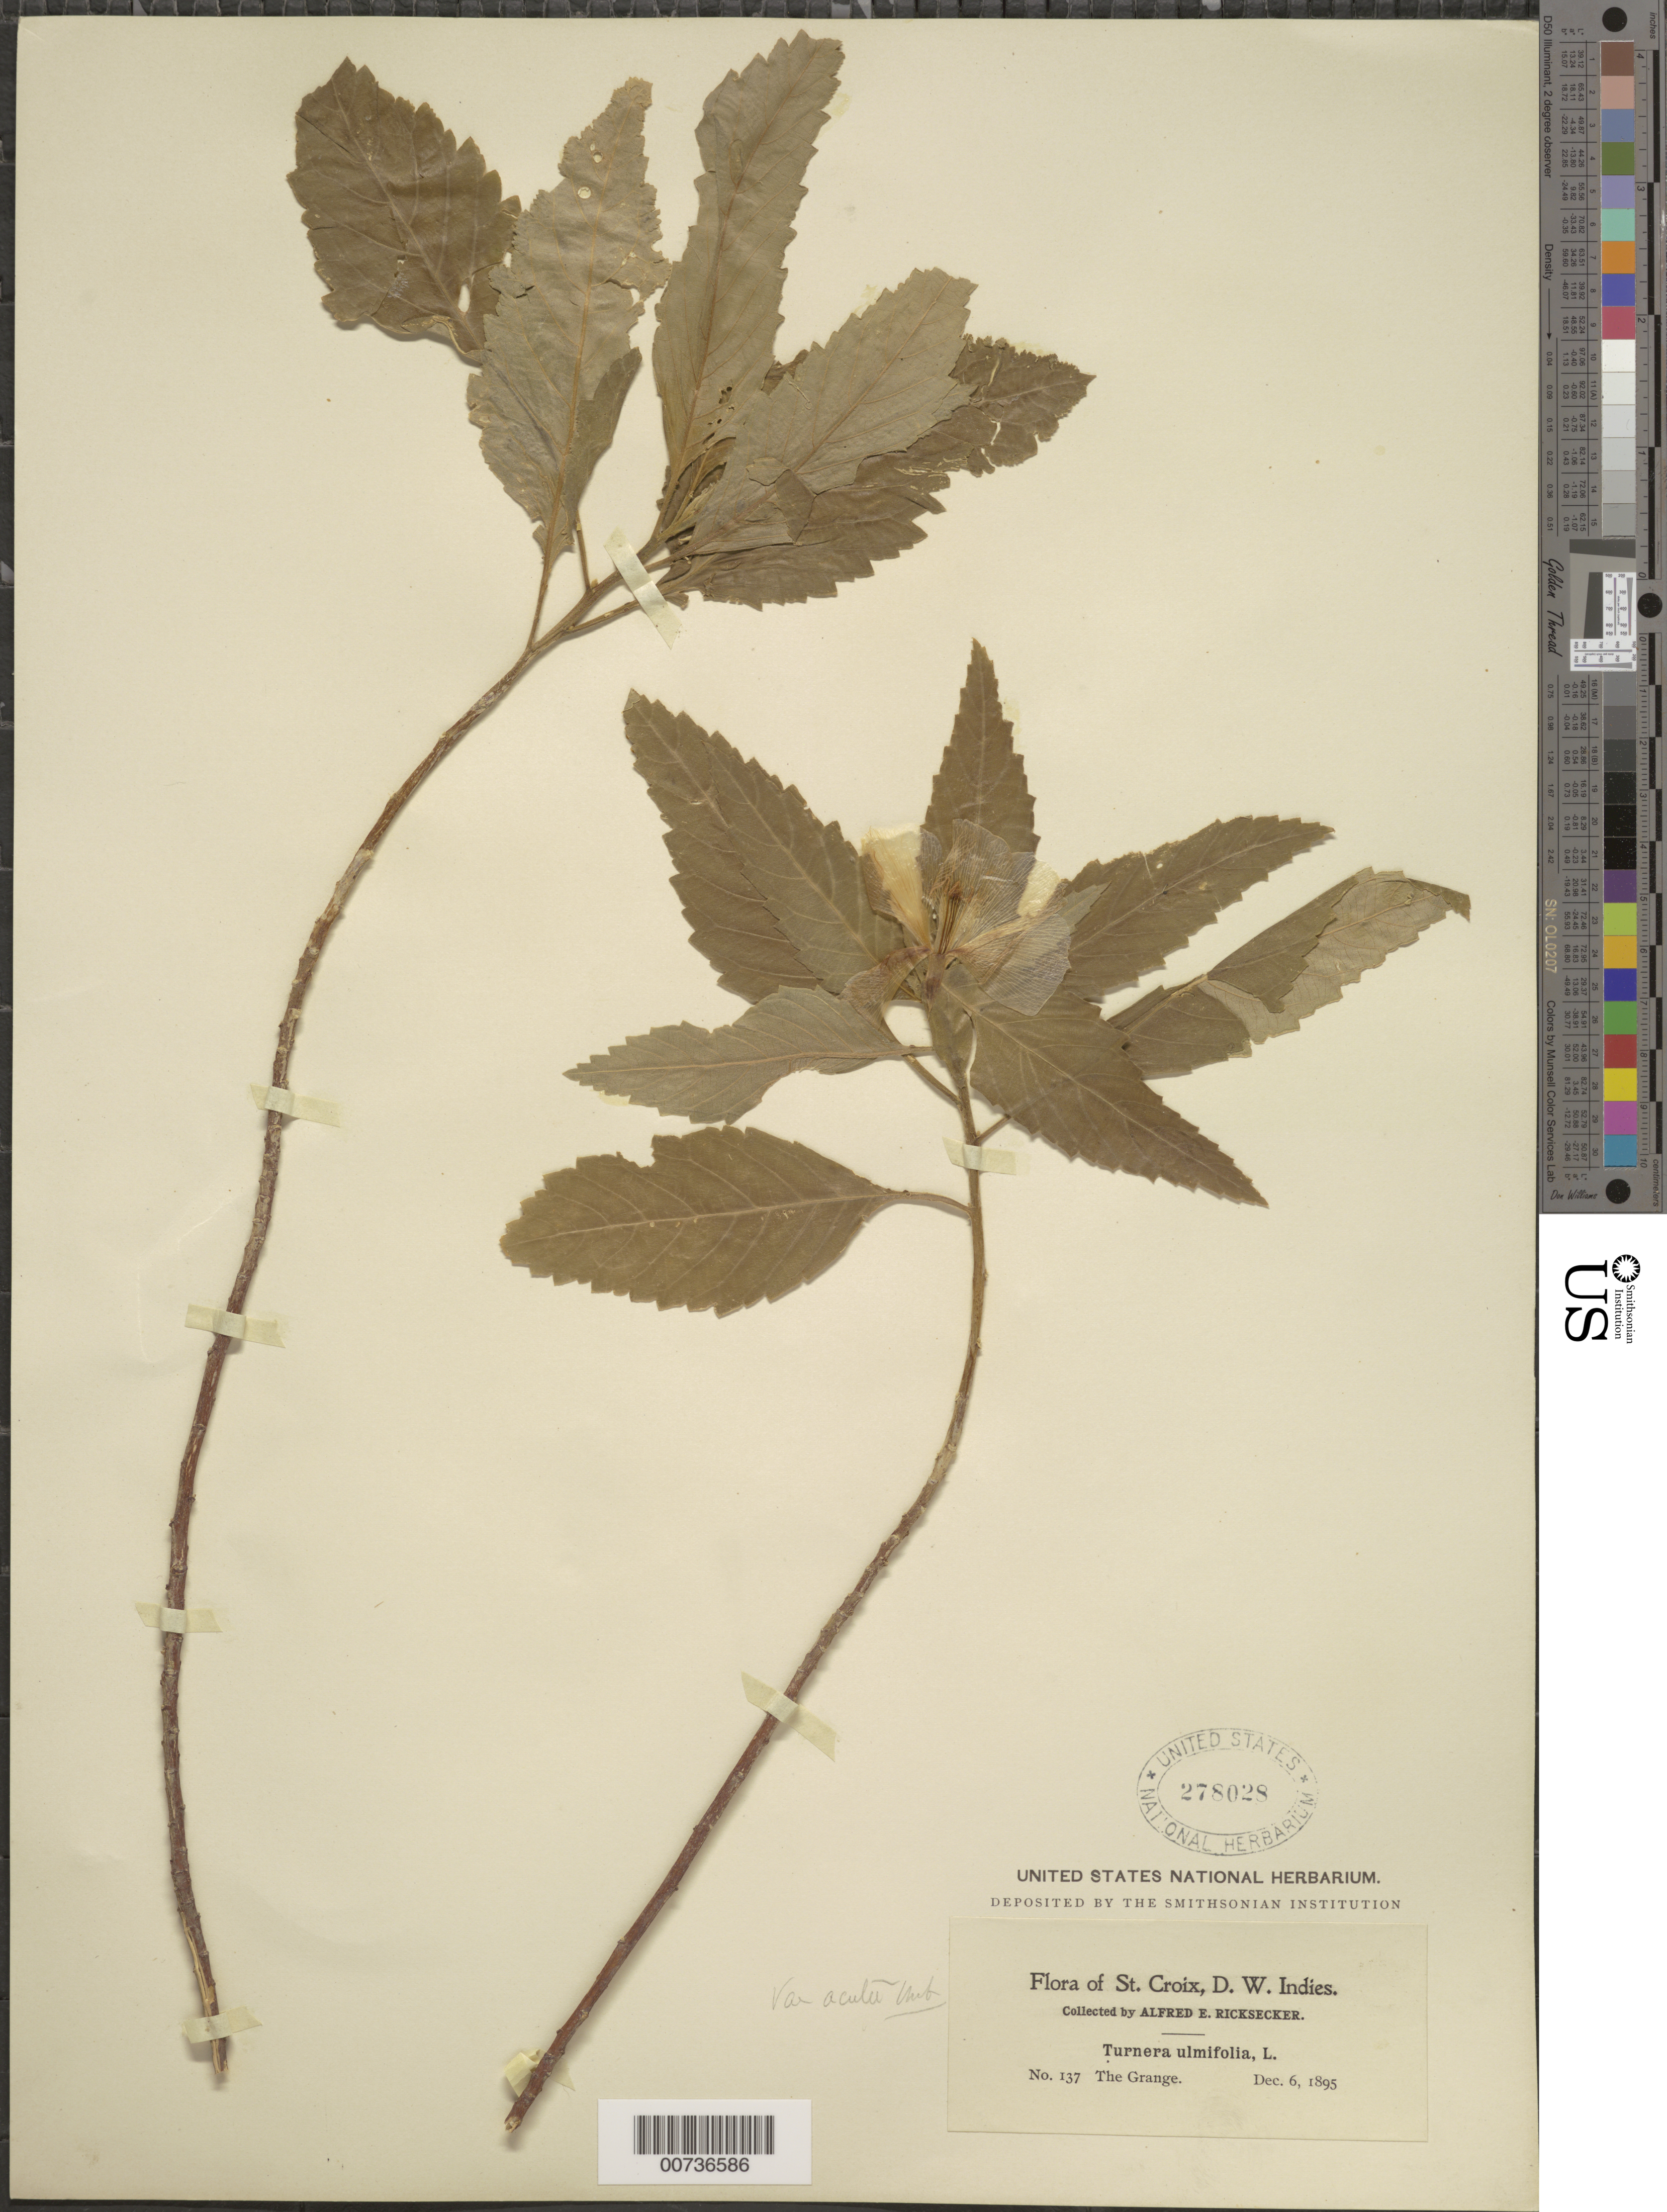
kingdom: Plantae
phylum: Tracheophyta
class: Magnoliopsida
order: Malpighiales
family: Turneraceae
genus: Turnera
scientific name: Turnera ulmifolia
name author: L.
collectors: A. E. Ricksecker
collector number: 137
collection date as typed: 06 Dec 1895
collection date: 1895-12-06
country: U.S. Virgin Islands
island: St. Croix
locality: The Grange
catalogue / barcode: US 278028